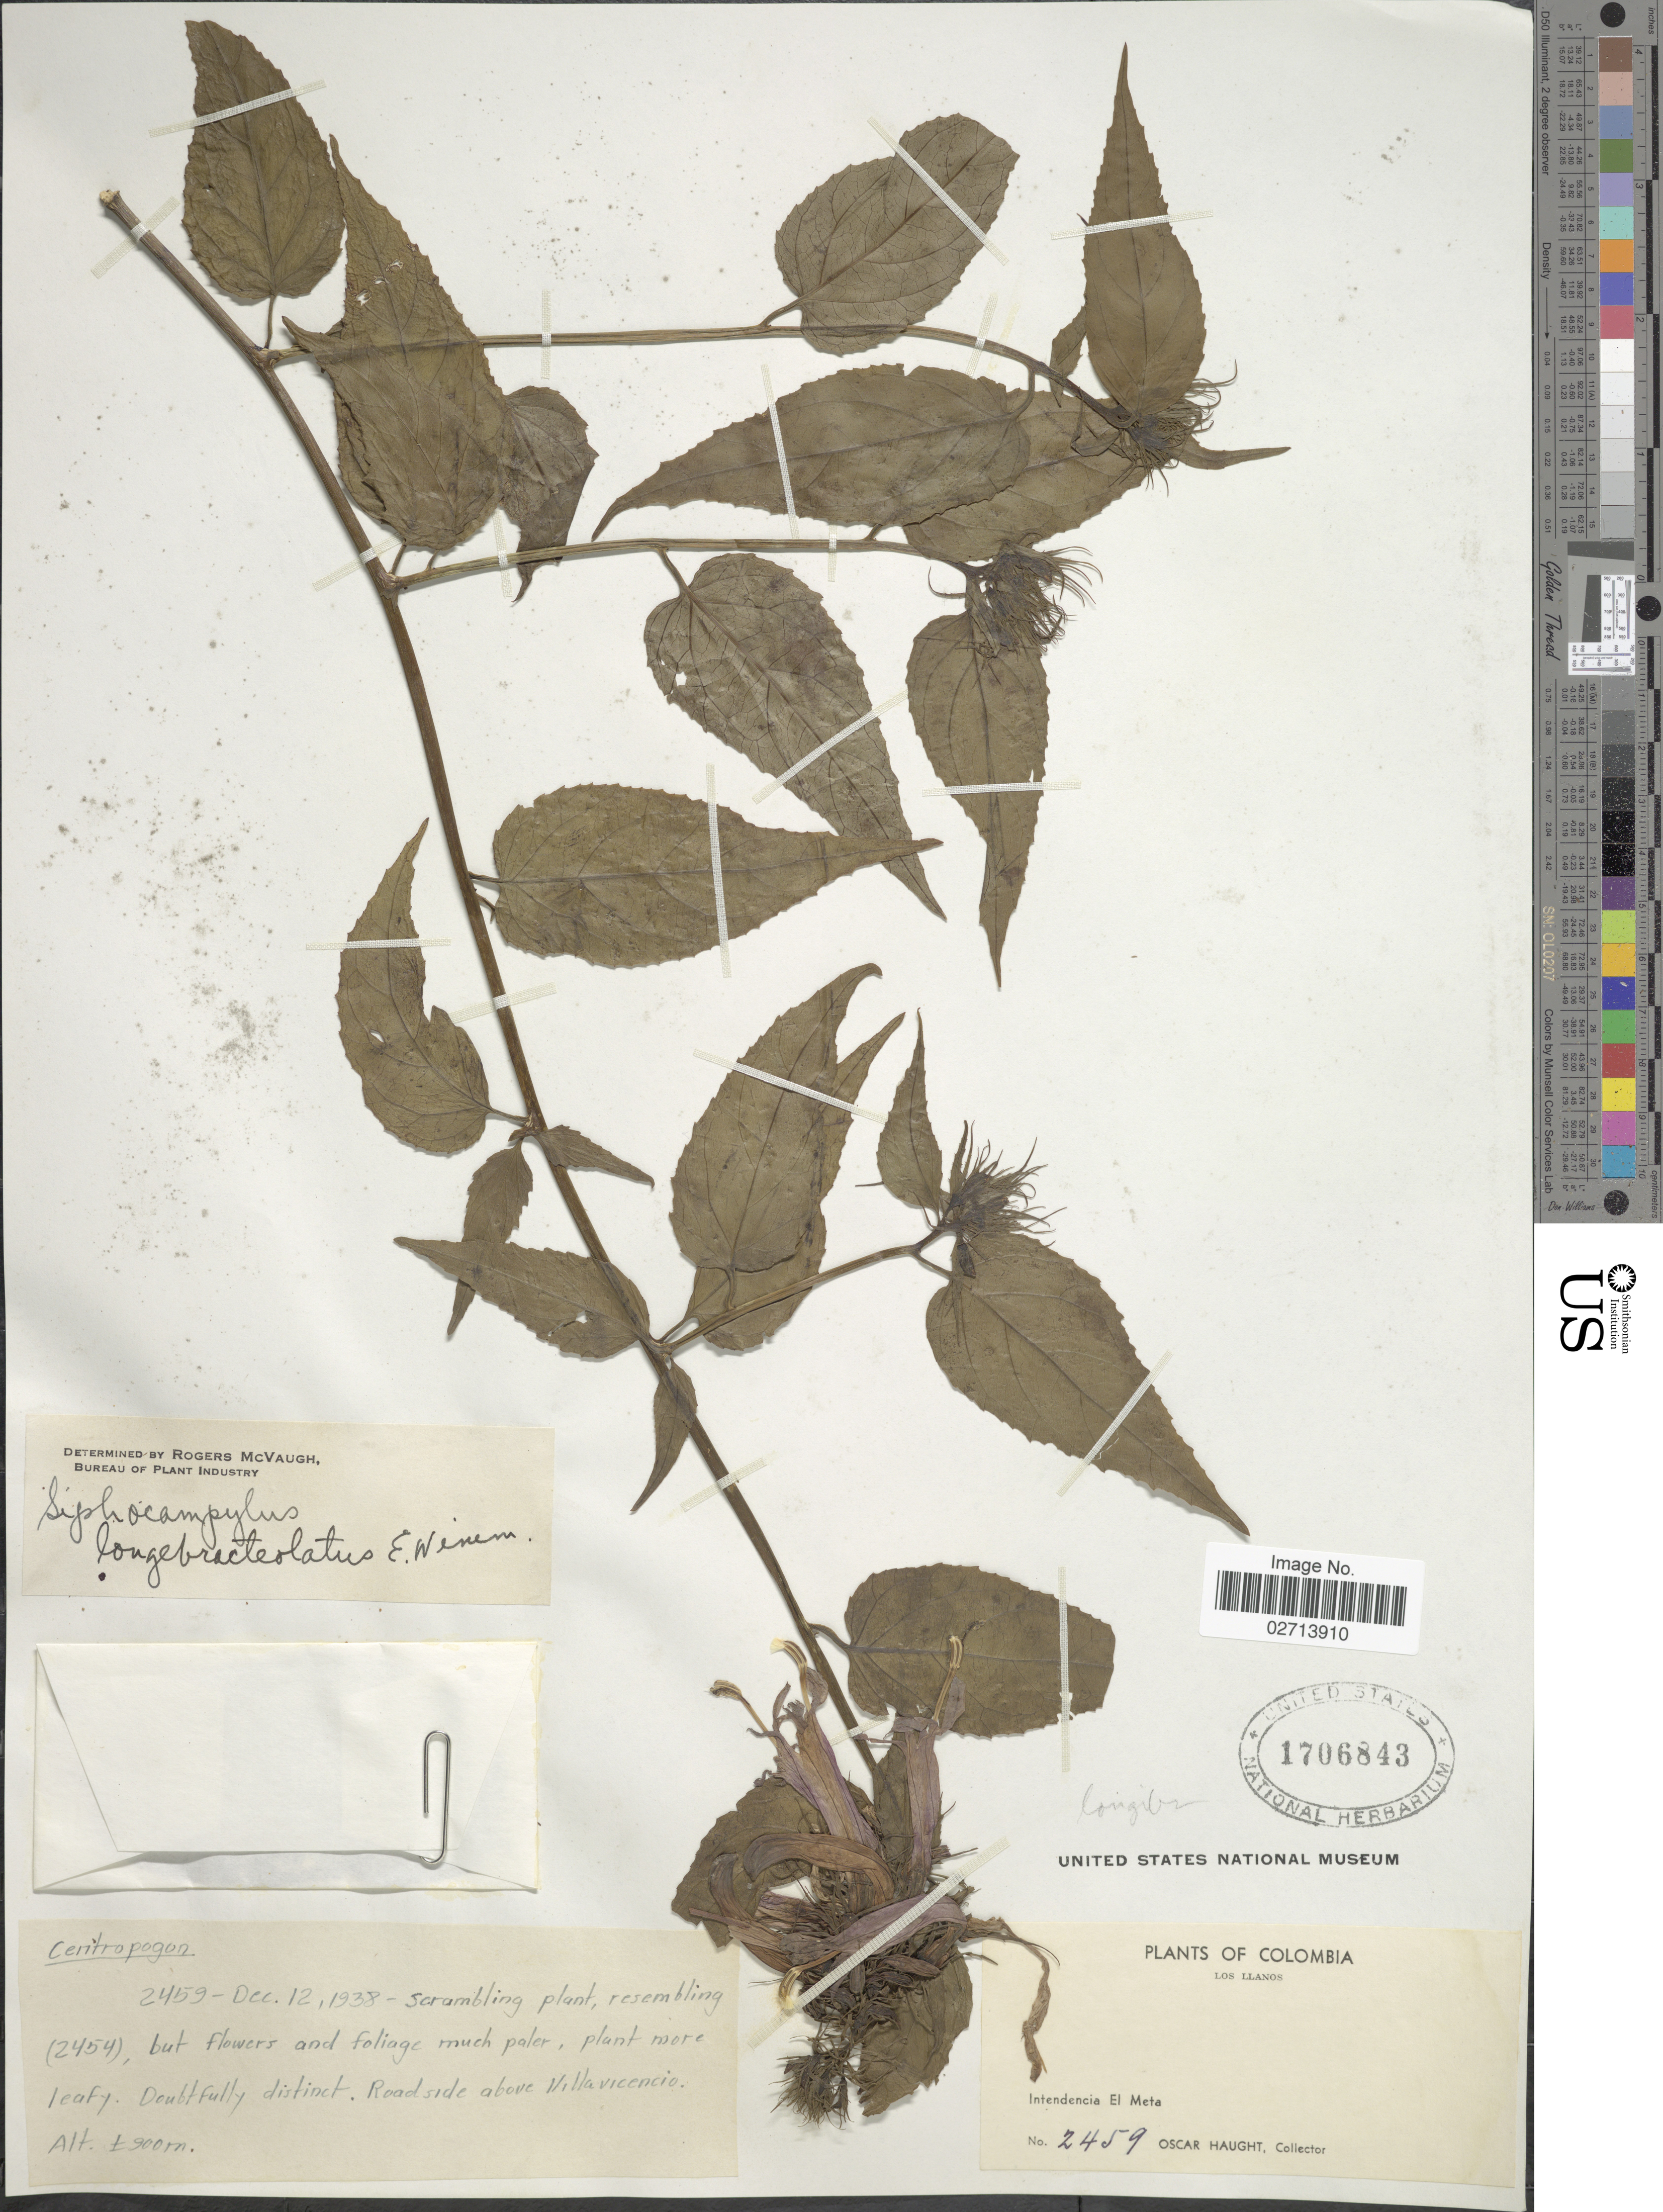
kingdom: Plantae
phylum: Tracheophyta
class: Magnoliopsida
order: Asterales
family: Campanulaceae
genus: Siphocampylus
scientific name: Siphocampylus longebracteolatus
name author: E. Wimm.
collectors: O. L. Haught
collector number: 2459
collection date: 1938-12-12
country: Colombia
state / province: Meta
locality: Los Llanos. Roadside above Villavicencio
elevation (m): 900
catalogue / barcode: US 1706843